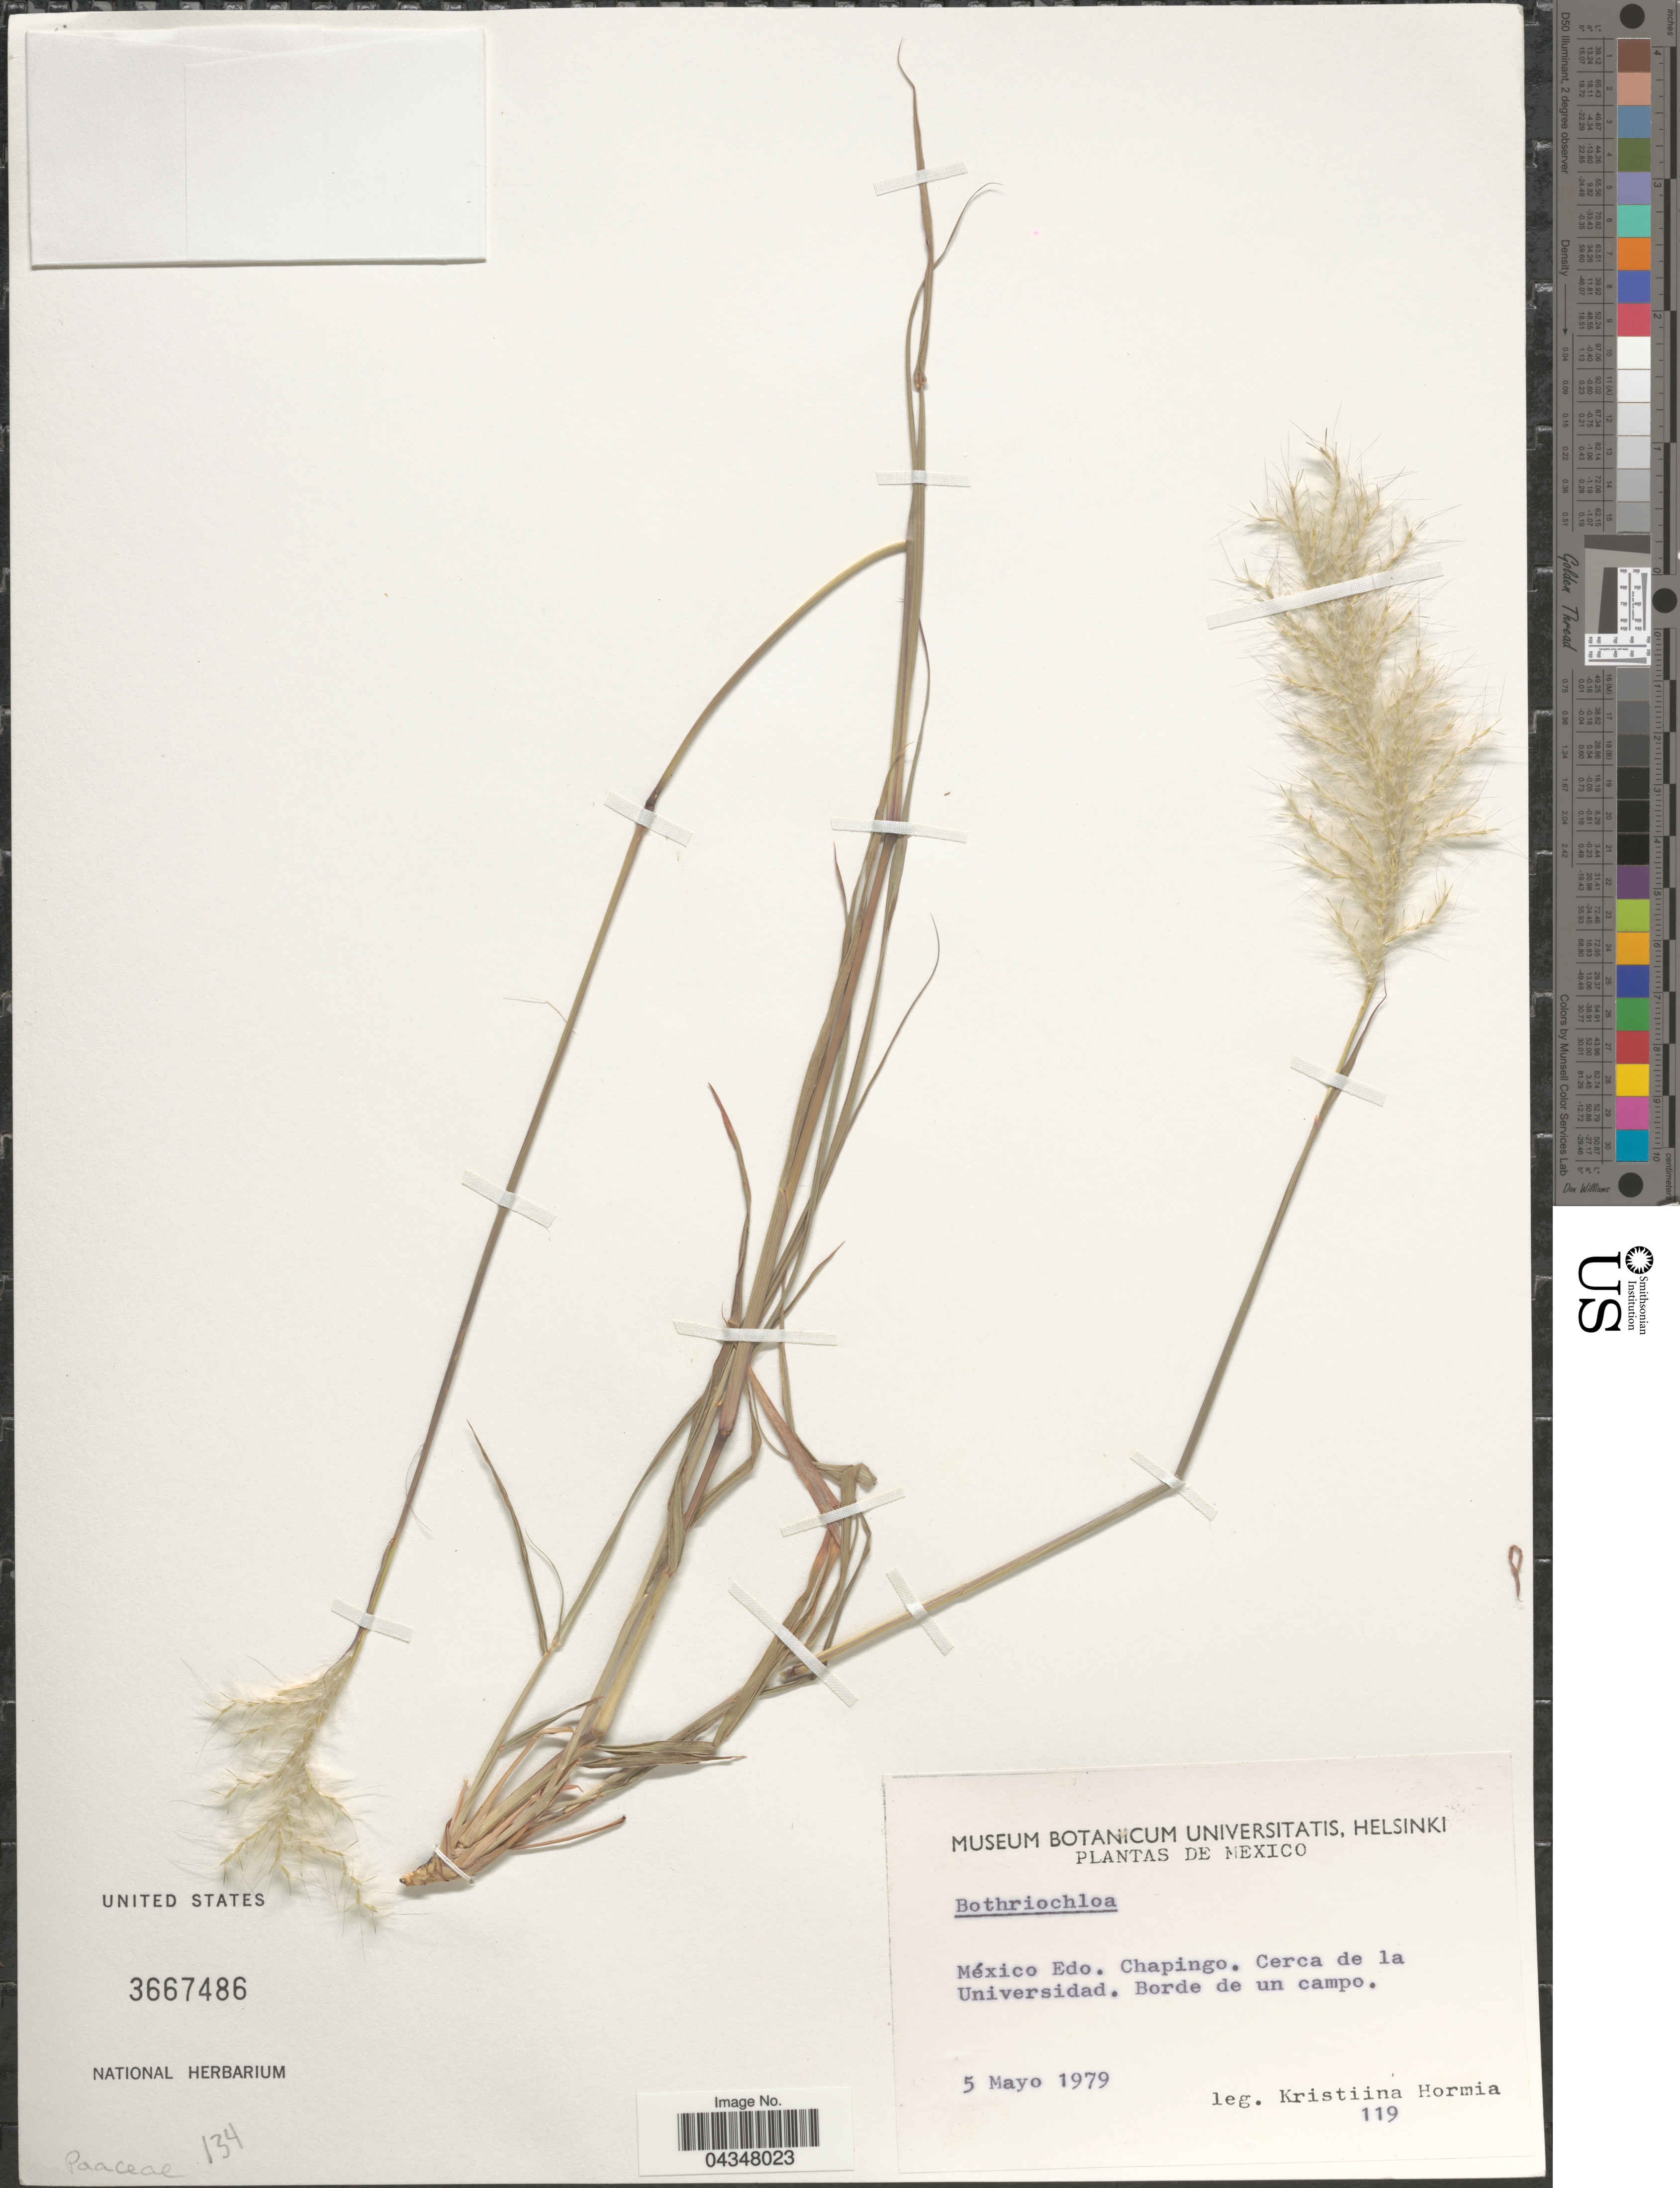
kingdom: Plantae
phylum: Tracheophyta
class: Liliopsida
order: Poales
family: Poaceae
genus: Bothriochloa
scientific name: Bothriochloa sp.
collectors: K. Hormia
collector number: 119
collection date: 1979-05-05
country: Mexico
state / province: México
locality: México Edo. Chapingo. Cerca de la Universidad. Borde de un campo.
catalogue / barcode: US 3667486